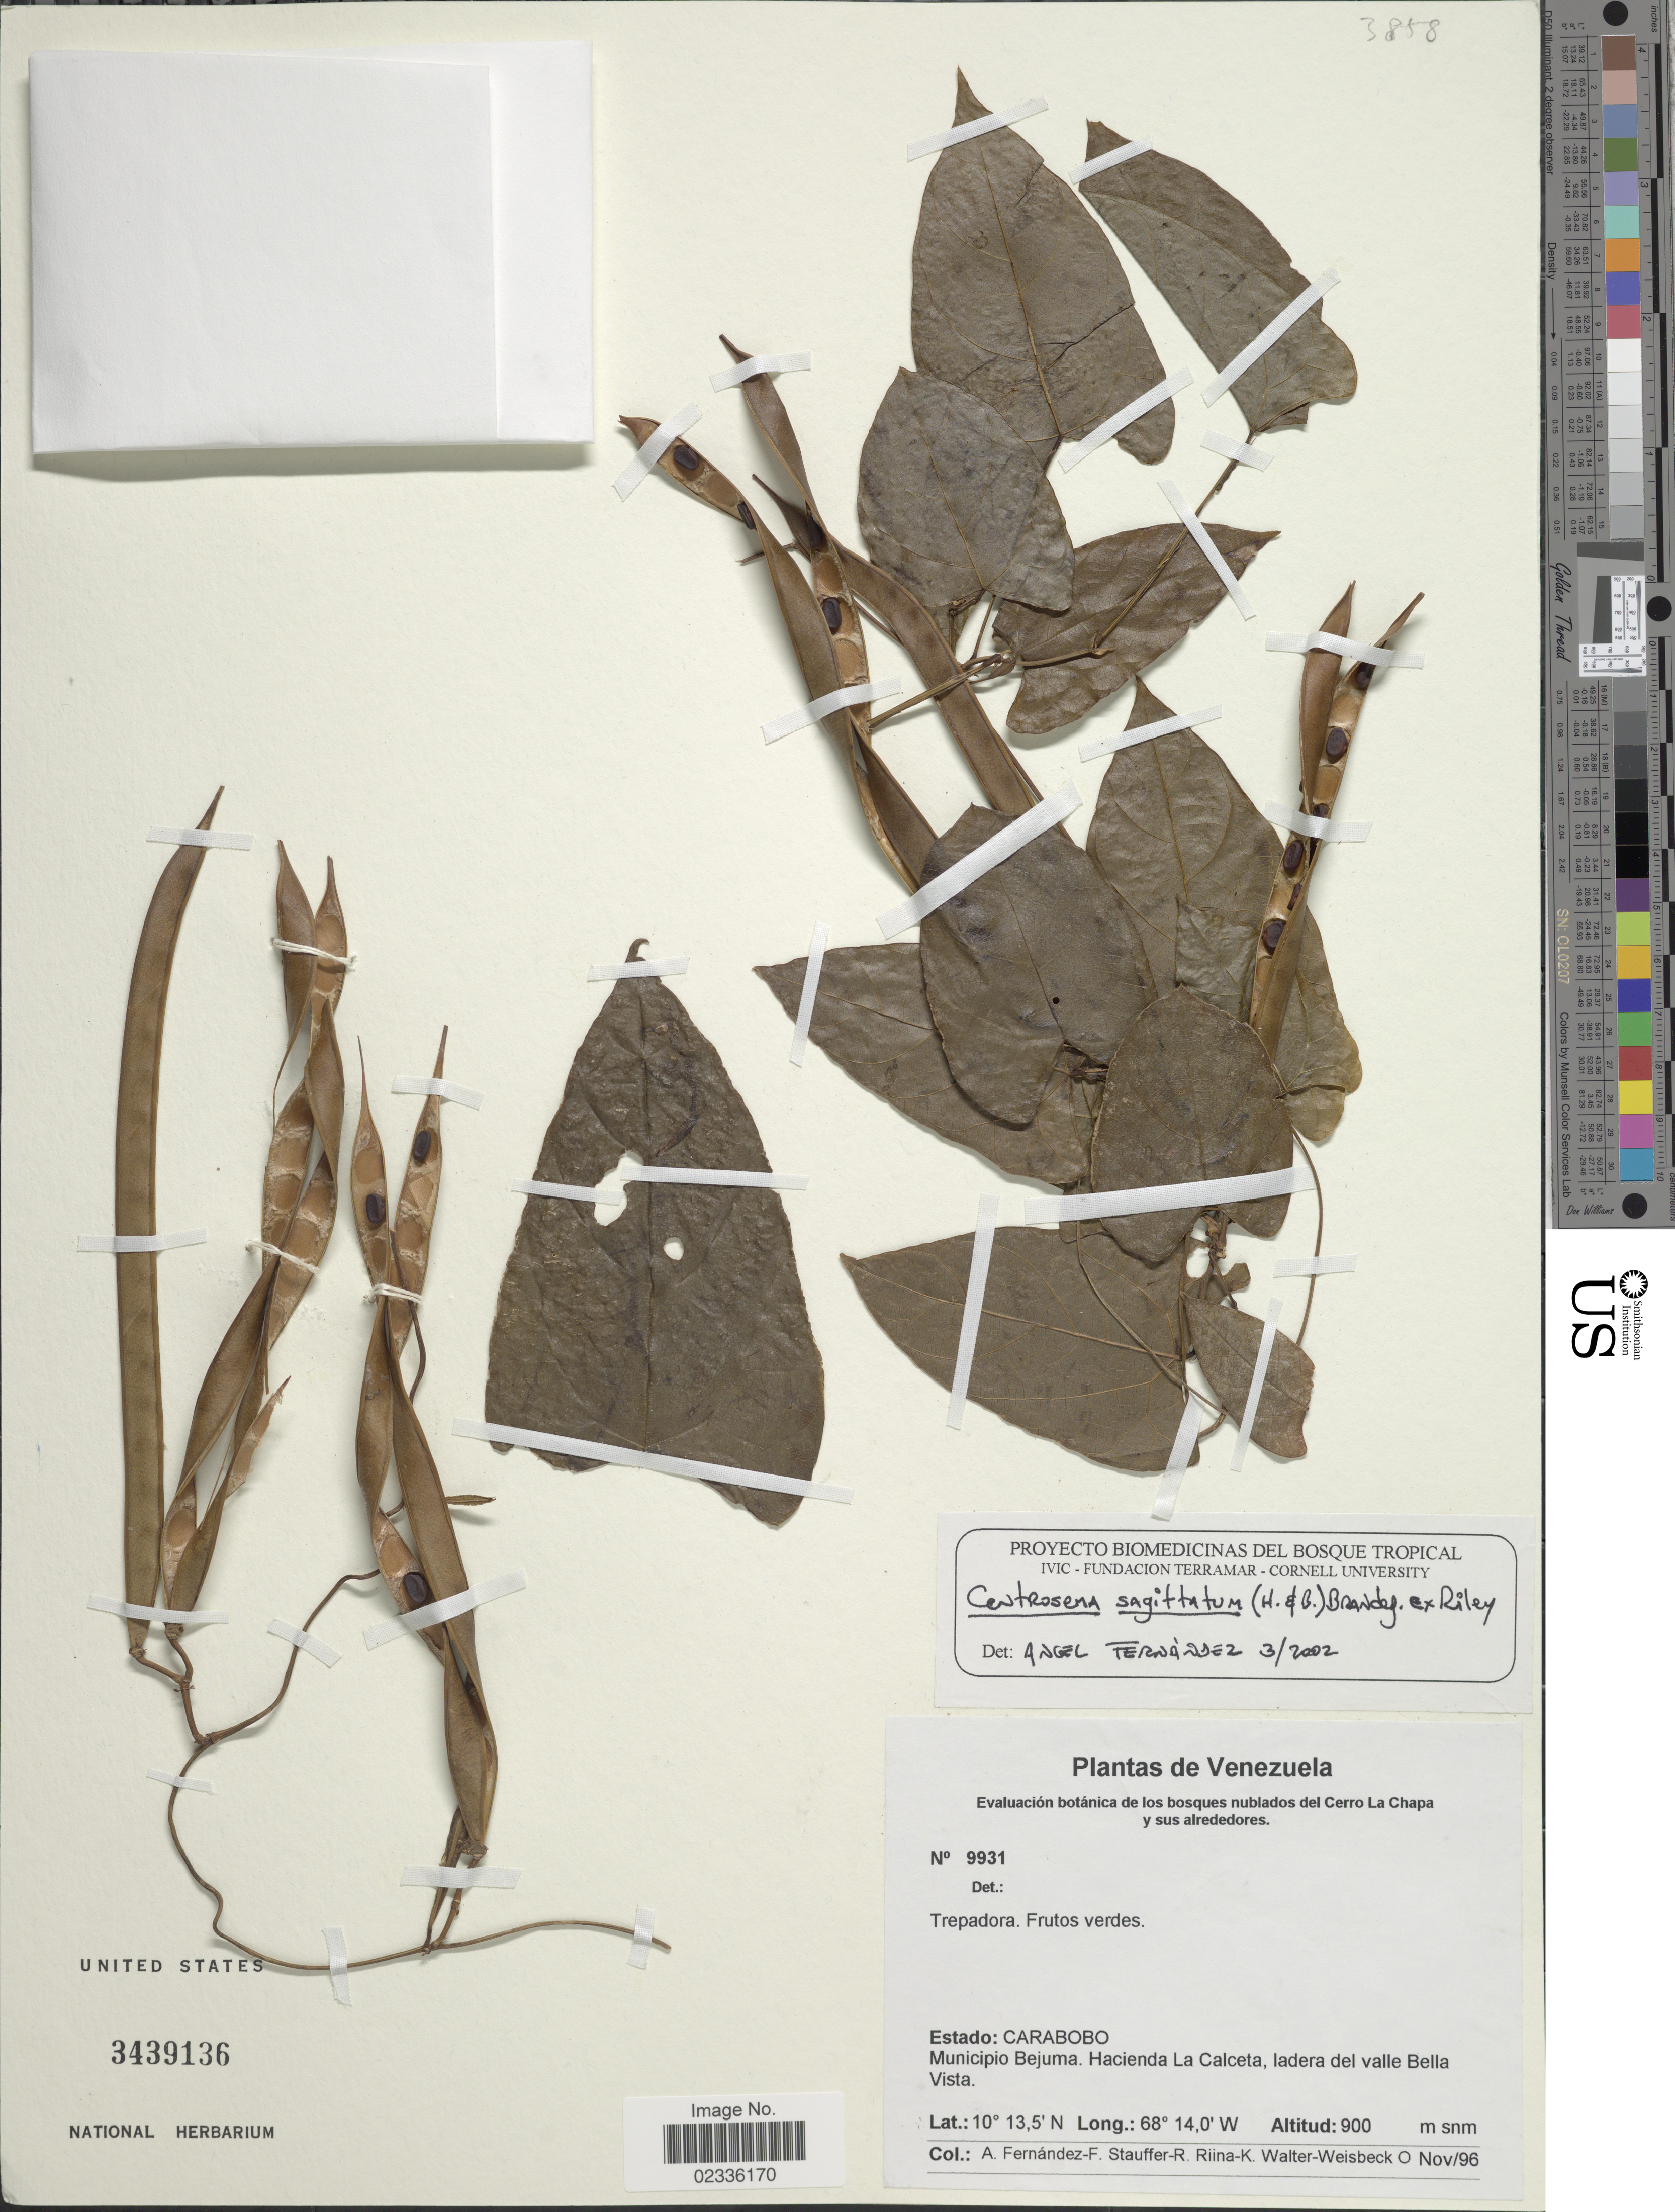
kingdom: Plantae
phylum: Tracheophyta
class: Magnoliopsida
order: Fabales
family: Fabaceae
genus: Centrosema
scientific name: Centrosema sagittata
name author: (Kunth) Rose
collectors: A. Fernández F., R. Stauffer, K. Riina & O. Walter-Weisbeck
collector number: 9931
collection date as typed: Transcribed d/m/y: /11/96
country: Venezuela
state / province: Carabobo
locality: Estado: Carabobo, Municipio Bejuma. Hacienda La Calceta, Ladera del valle Bella Vista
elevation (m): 900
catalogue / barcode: US 3439136